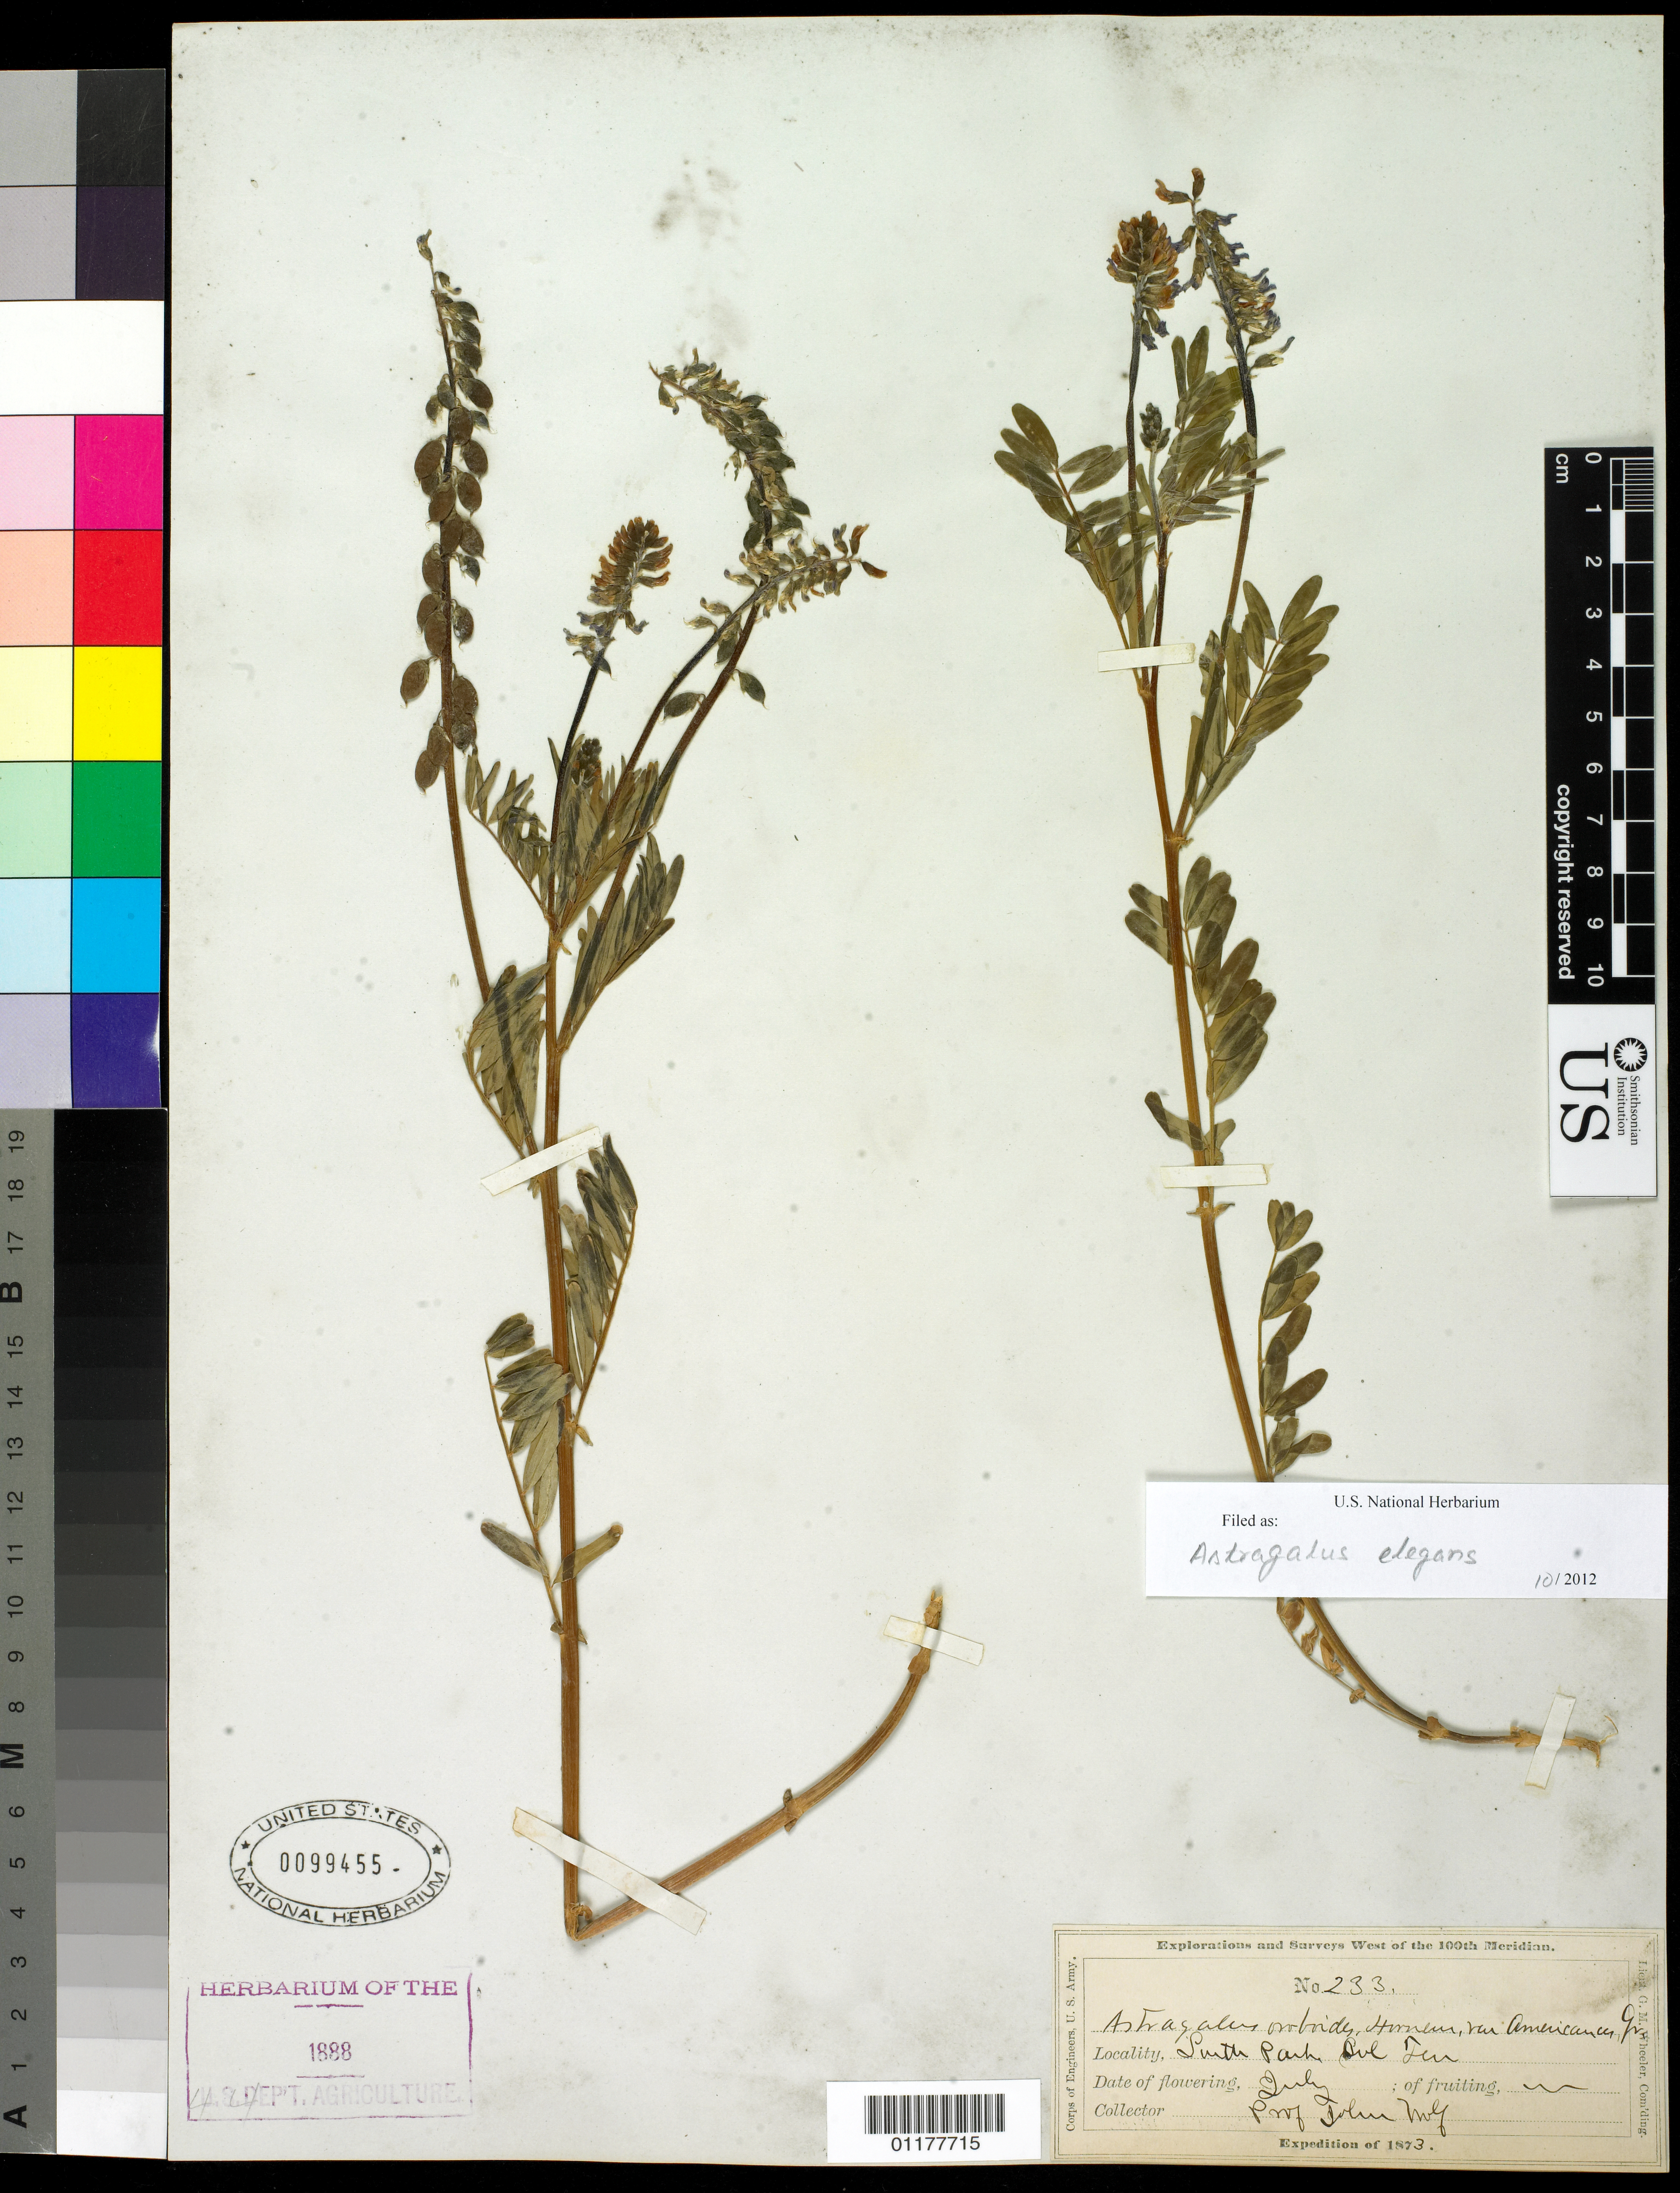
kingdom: Plantae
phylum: Tracheophyta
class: Magnoliopsida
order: Fabales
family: Fabaceae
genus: Astragalus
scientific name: Astragalus elegans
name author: Bunge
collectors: J. Wolf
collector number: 233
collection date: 1873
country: United States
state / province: Colorado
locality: South Park, Col Ter.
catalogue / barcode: US 99455